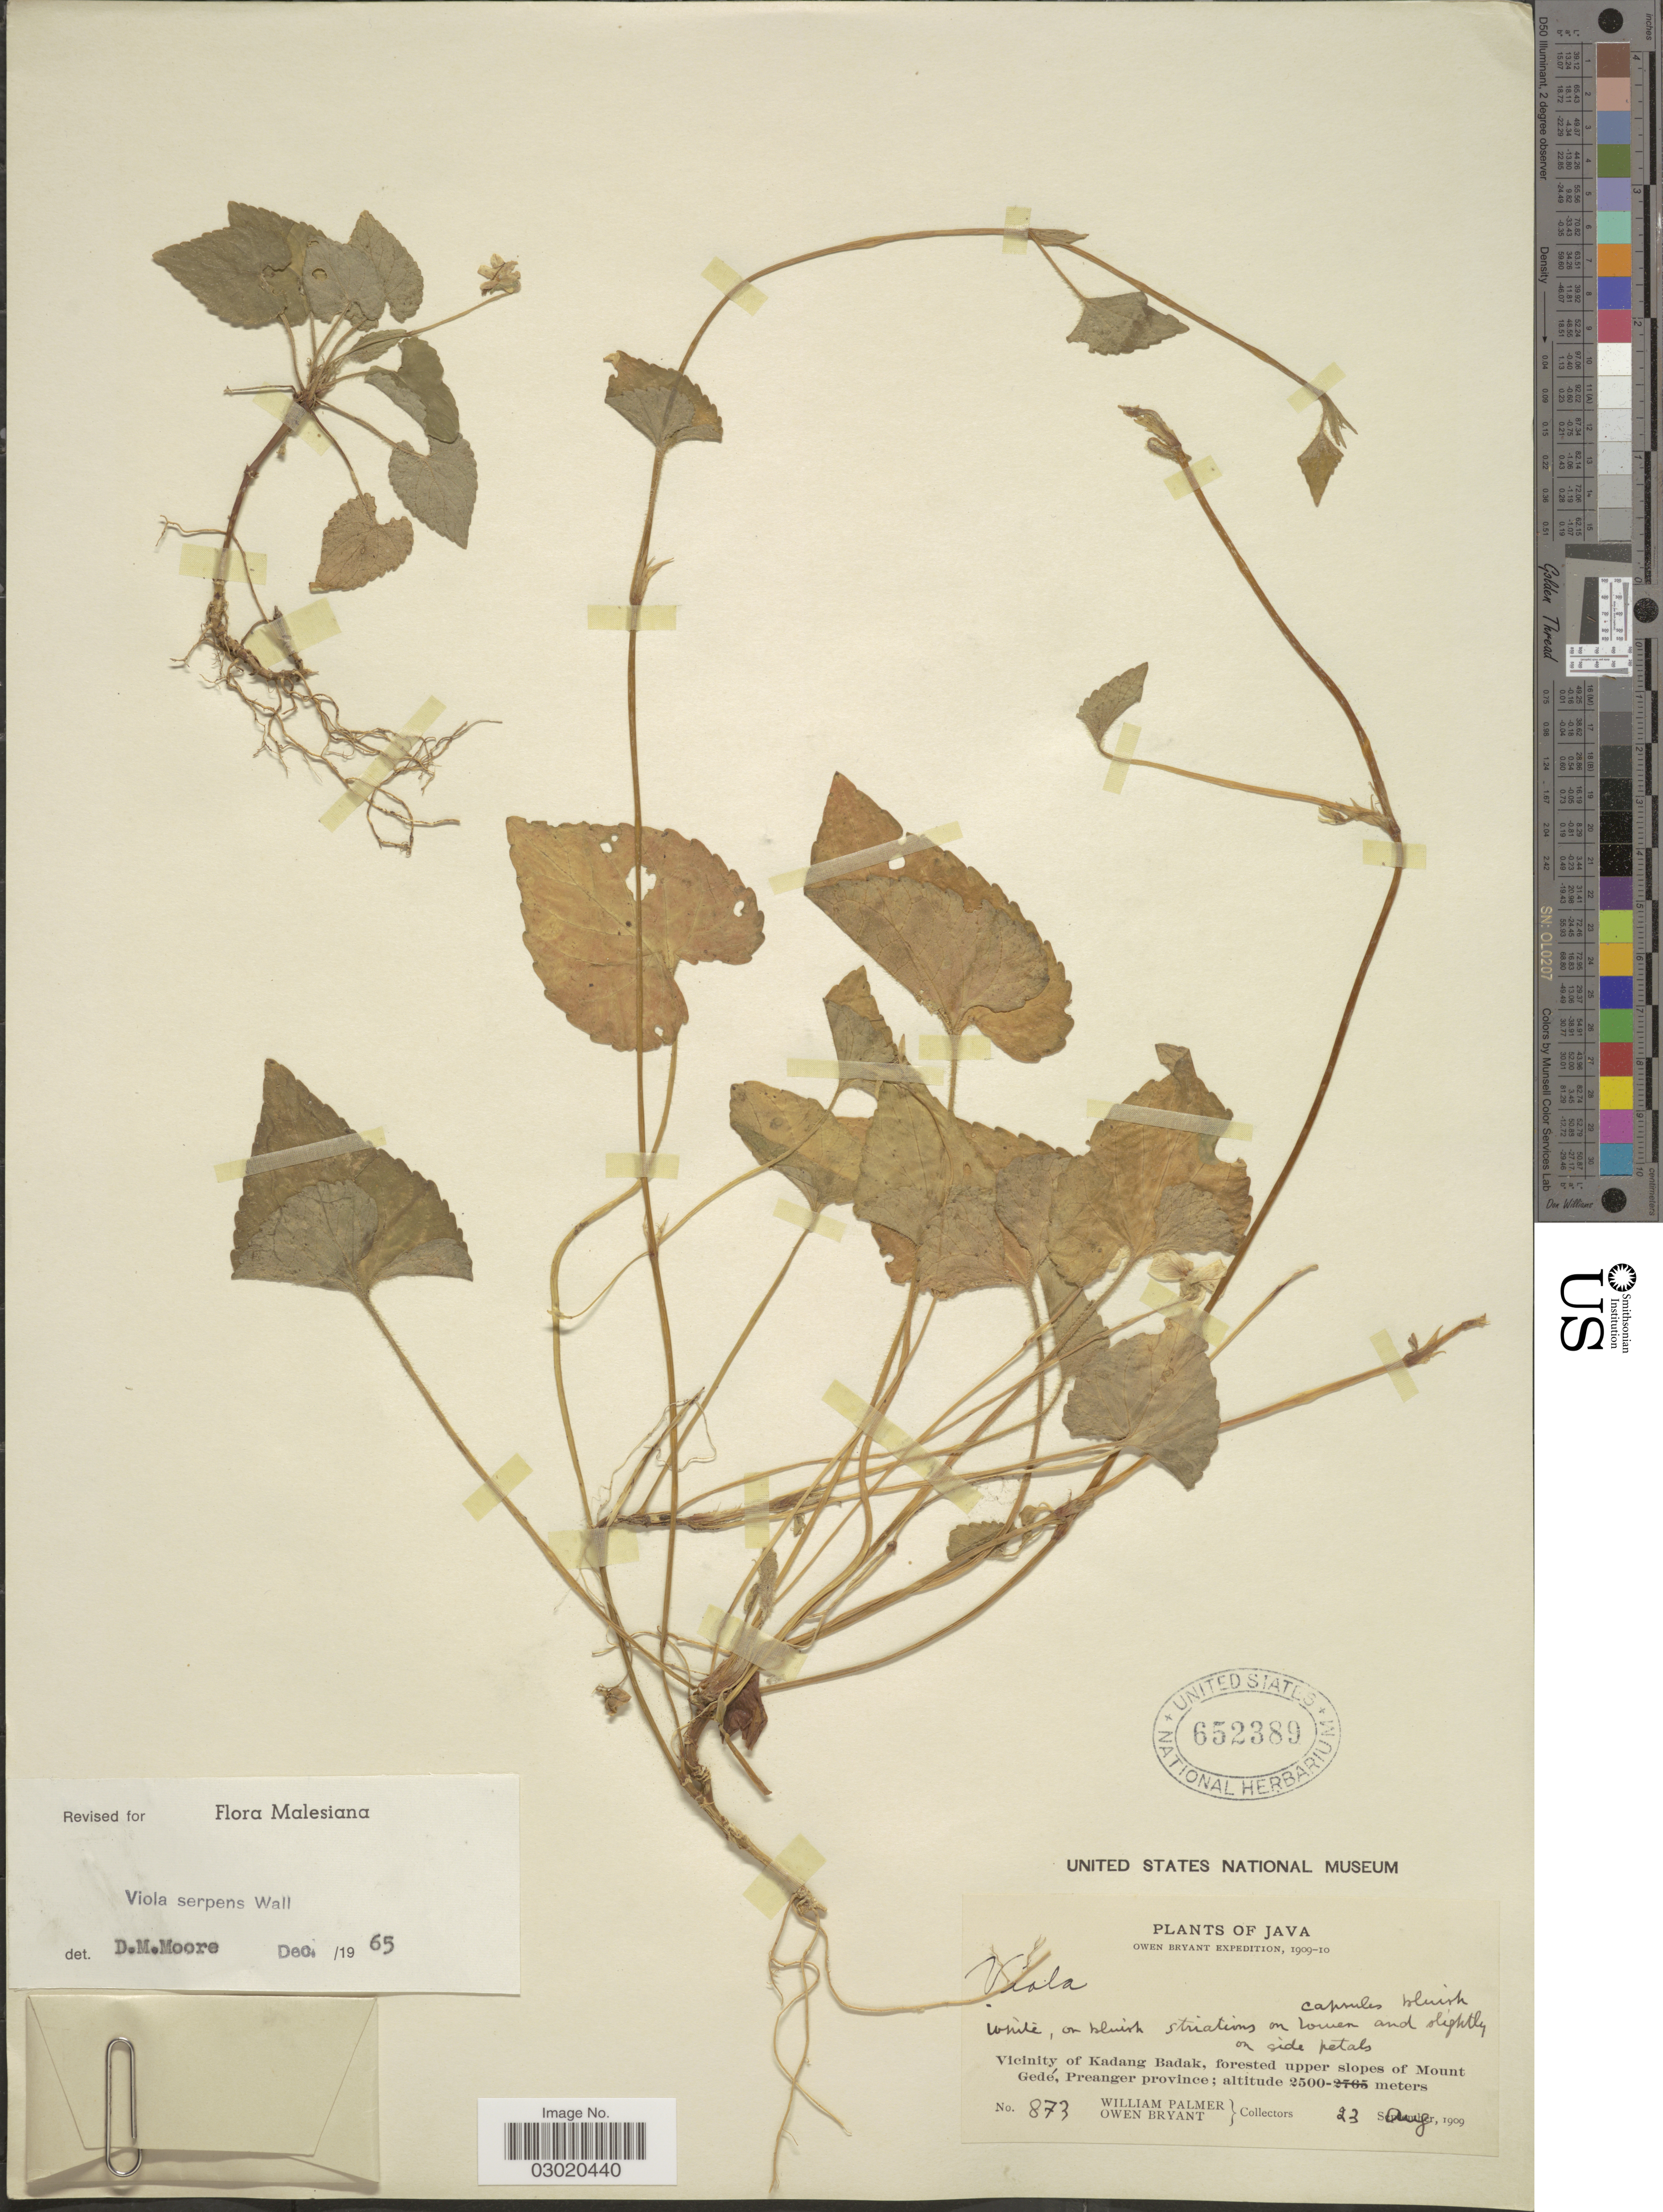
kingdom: Plantae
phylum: Tracheophyta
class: Magnoliopsida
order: Malpighiales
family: Violaceae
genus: Viola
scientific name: Viola serpens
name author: Wall.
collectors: W. Palmer & O. Bryant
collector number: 873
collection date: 1909-08-23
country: Indonesia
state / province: Java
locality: Vicinity of Kadang Badak, forested upper slopes of Mount Gedé, Preanger province.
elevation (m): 2500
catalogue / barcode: US 652389